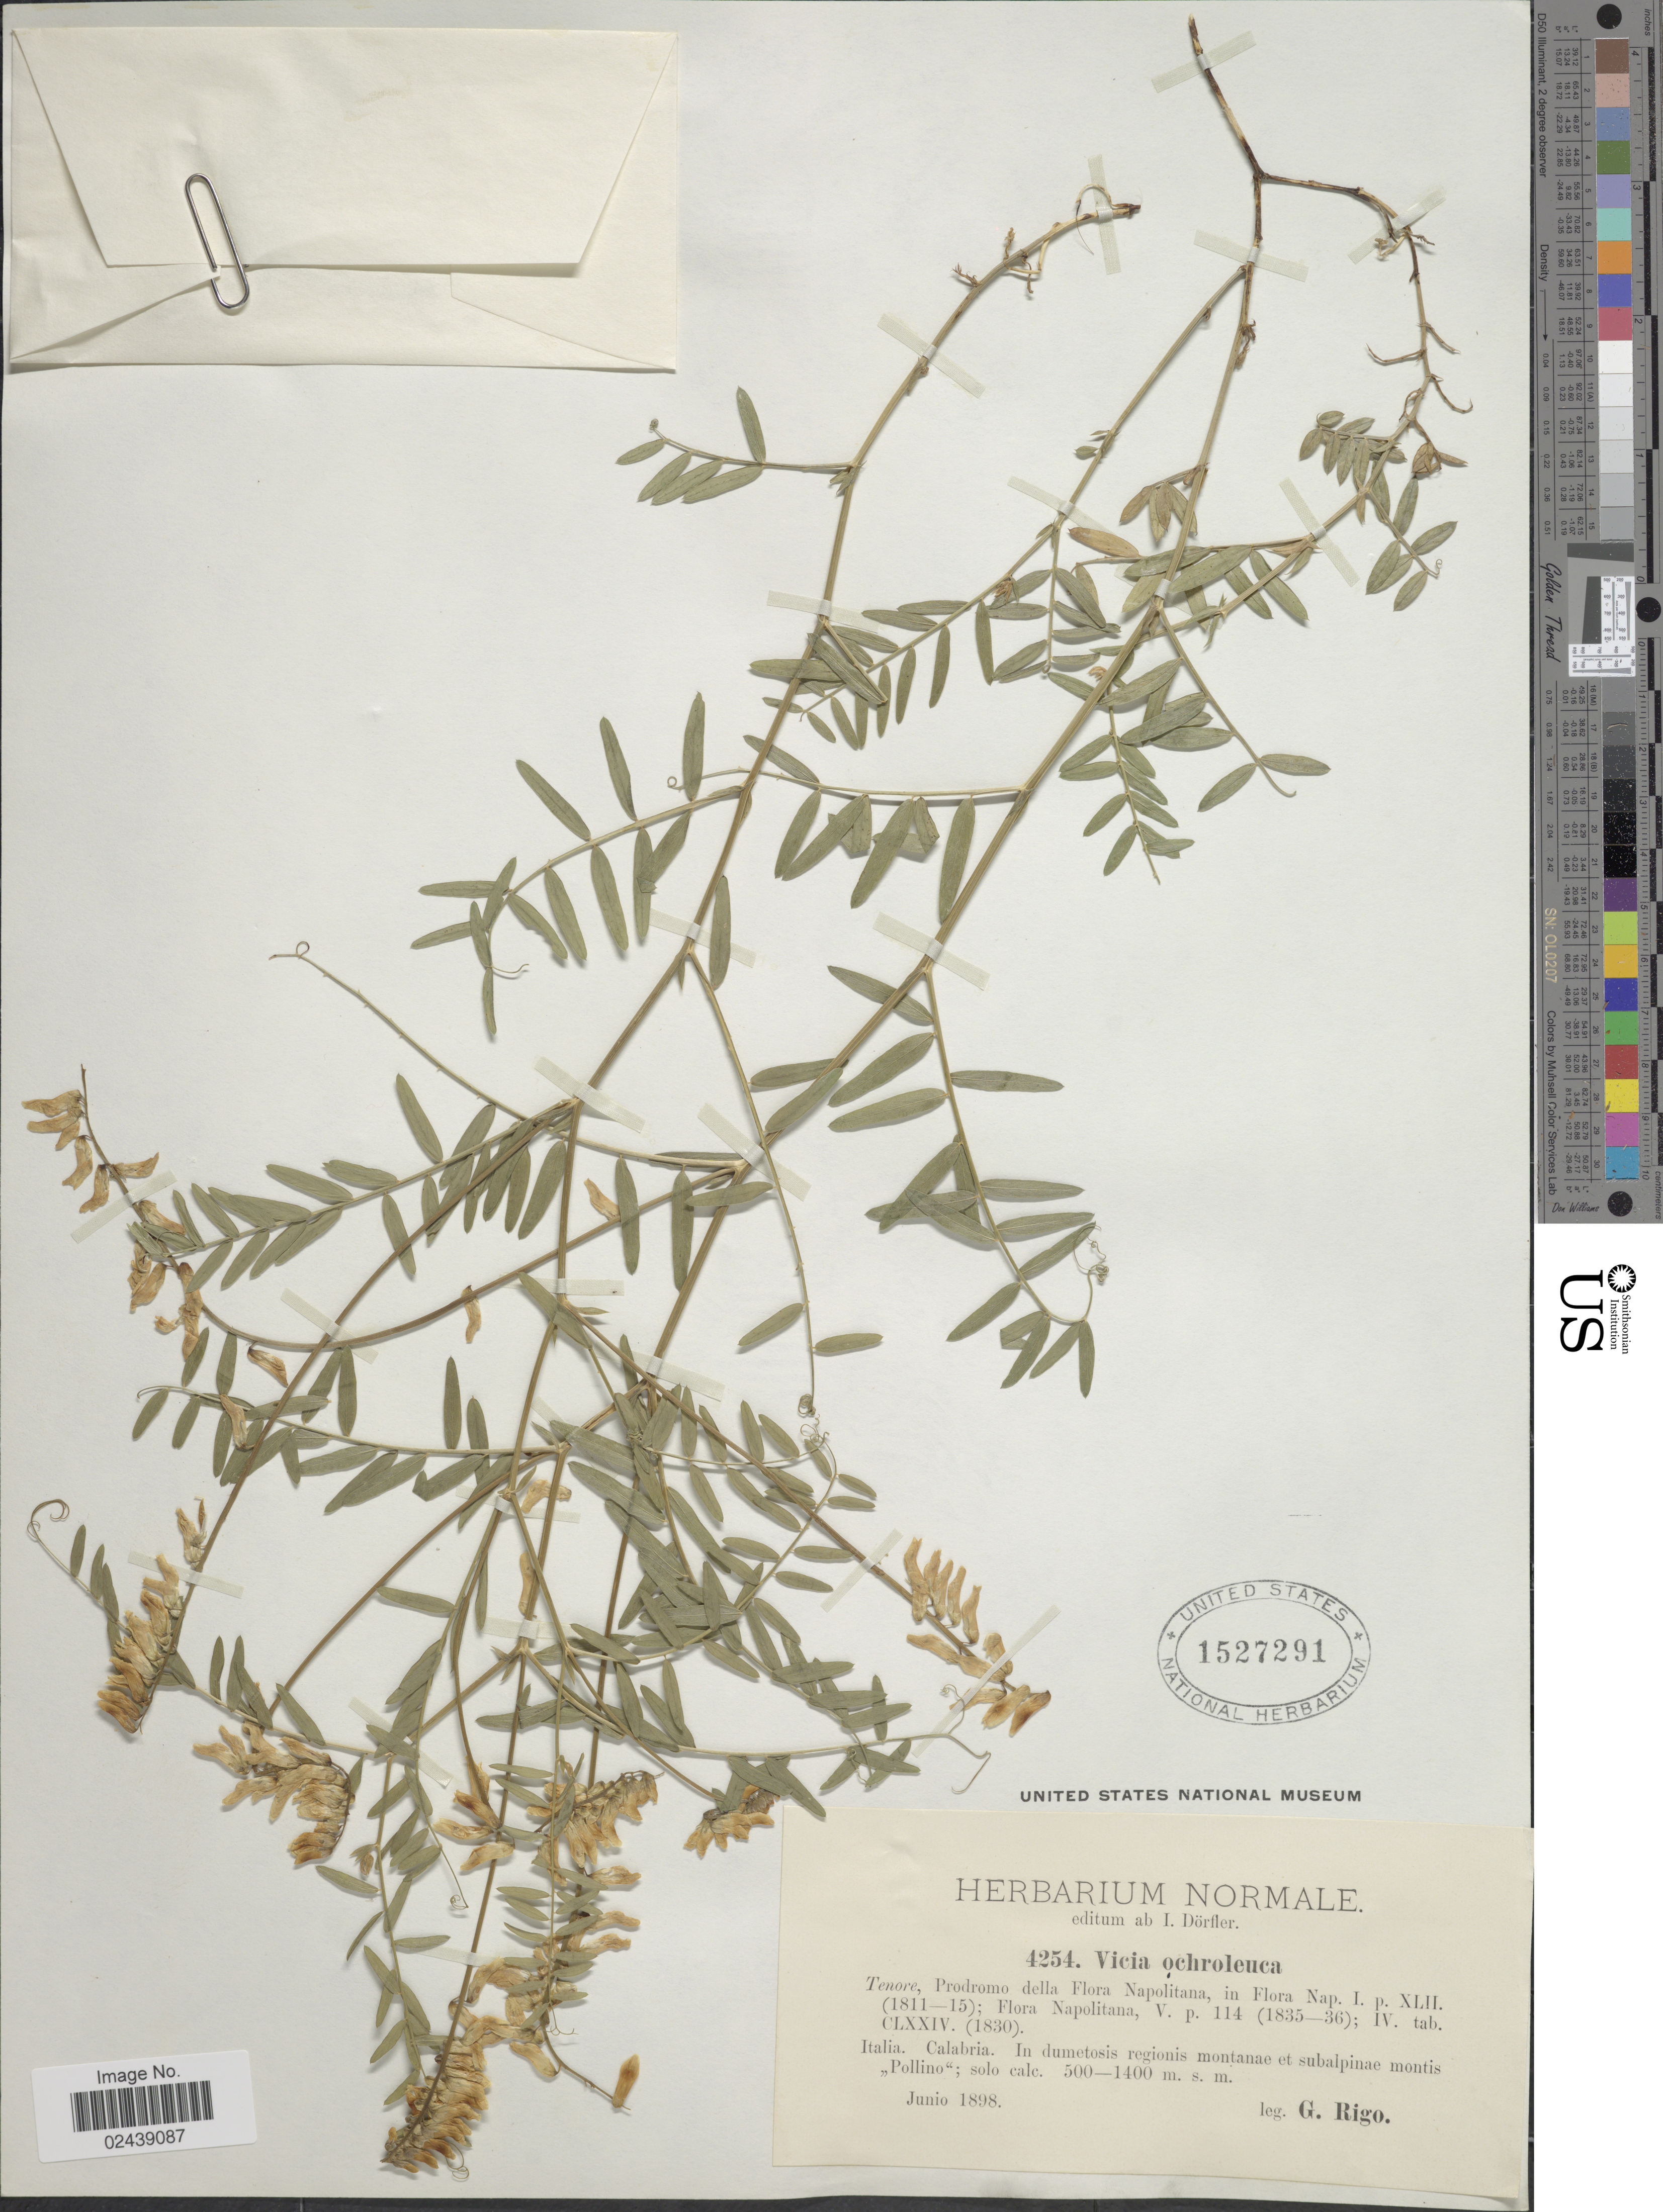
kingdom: Plantae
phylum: Tracheophyta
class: Magnoliopsida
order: Fabales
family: Fabaceae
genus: Vicia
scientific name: Vicia ochroleuca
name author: Ten.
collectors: G. Rigo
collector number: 4254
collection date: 1898-06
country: Italy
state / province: Calabria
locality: In dumetosis regionis montanae et subalpinae montis Pollino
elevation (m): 500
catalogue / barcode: US 1527291